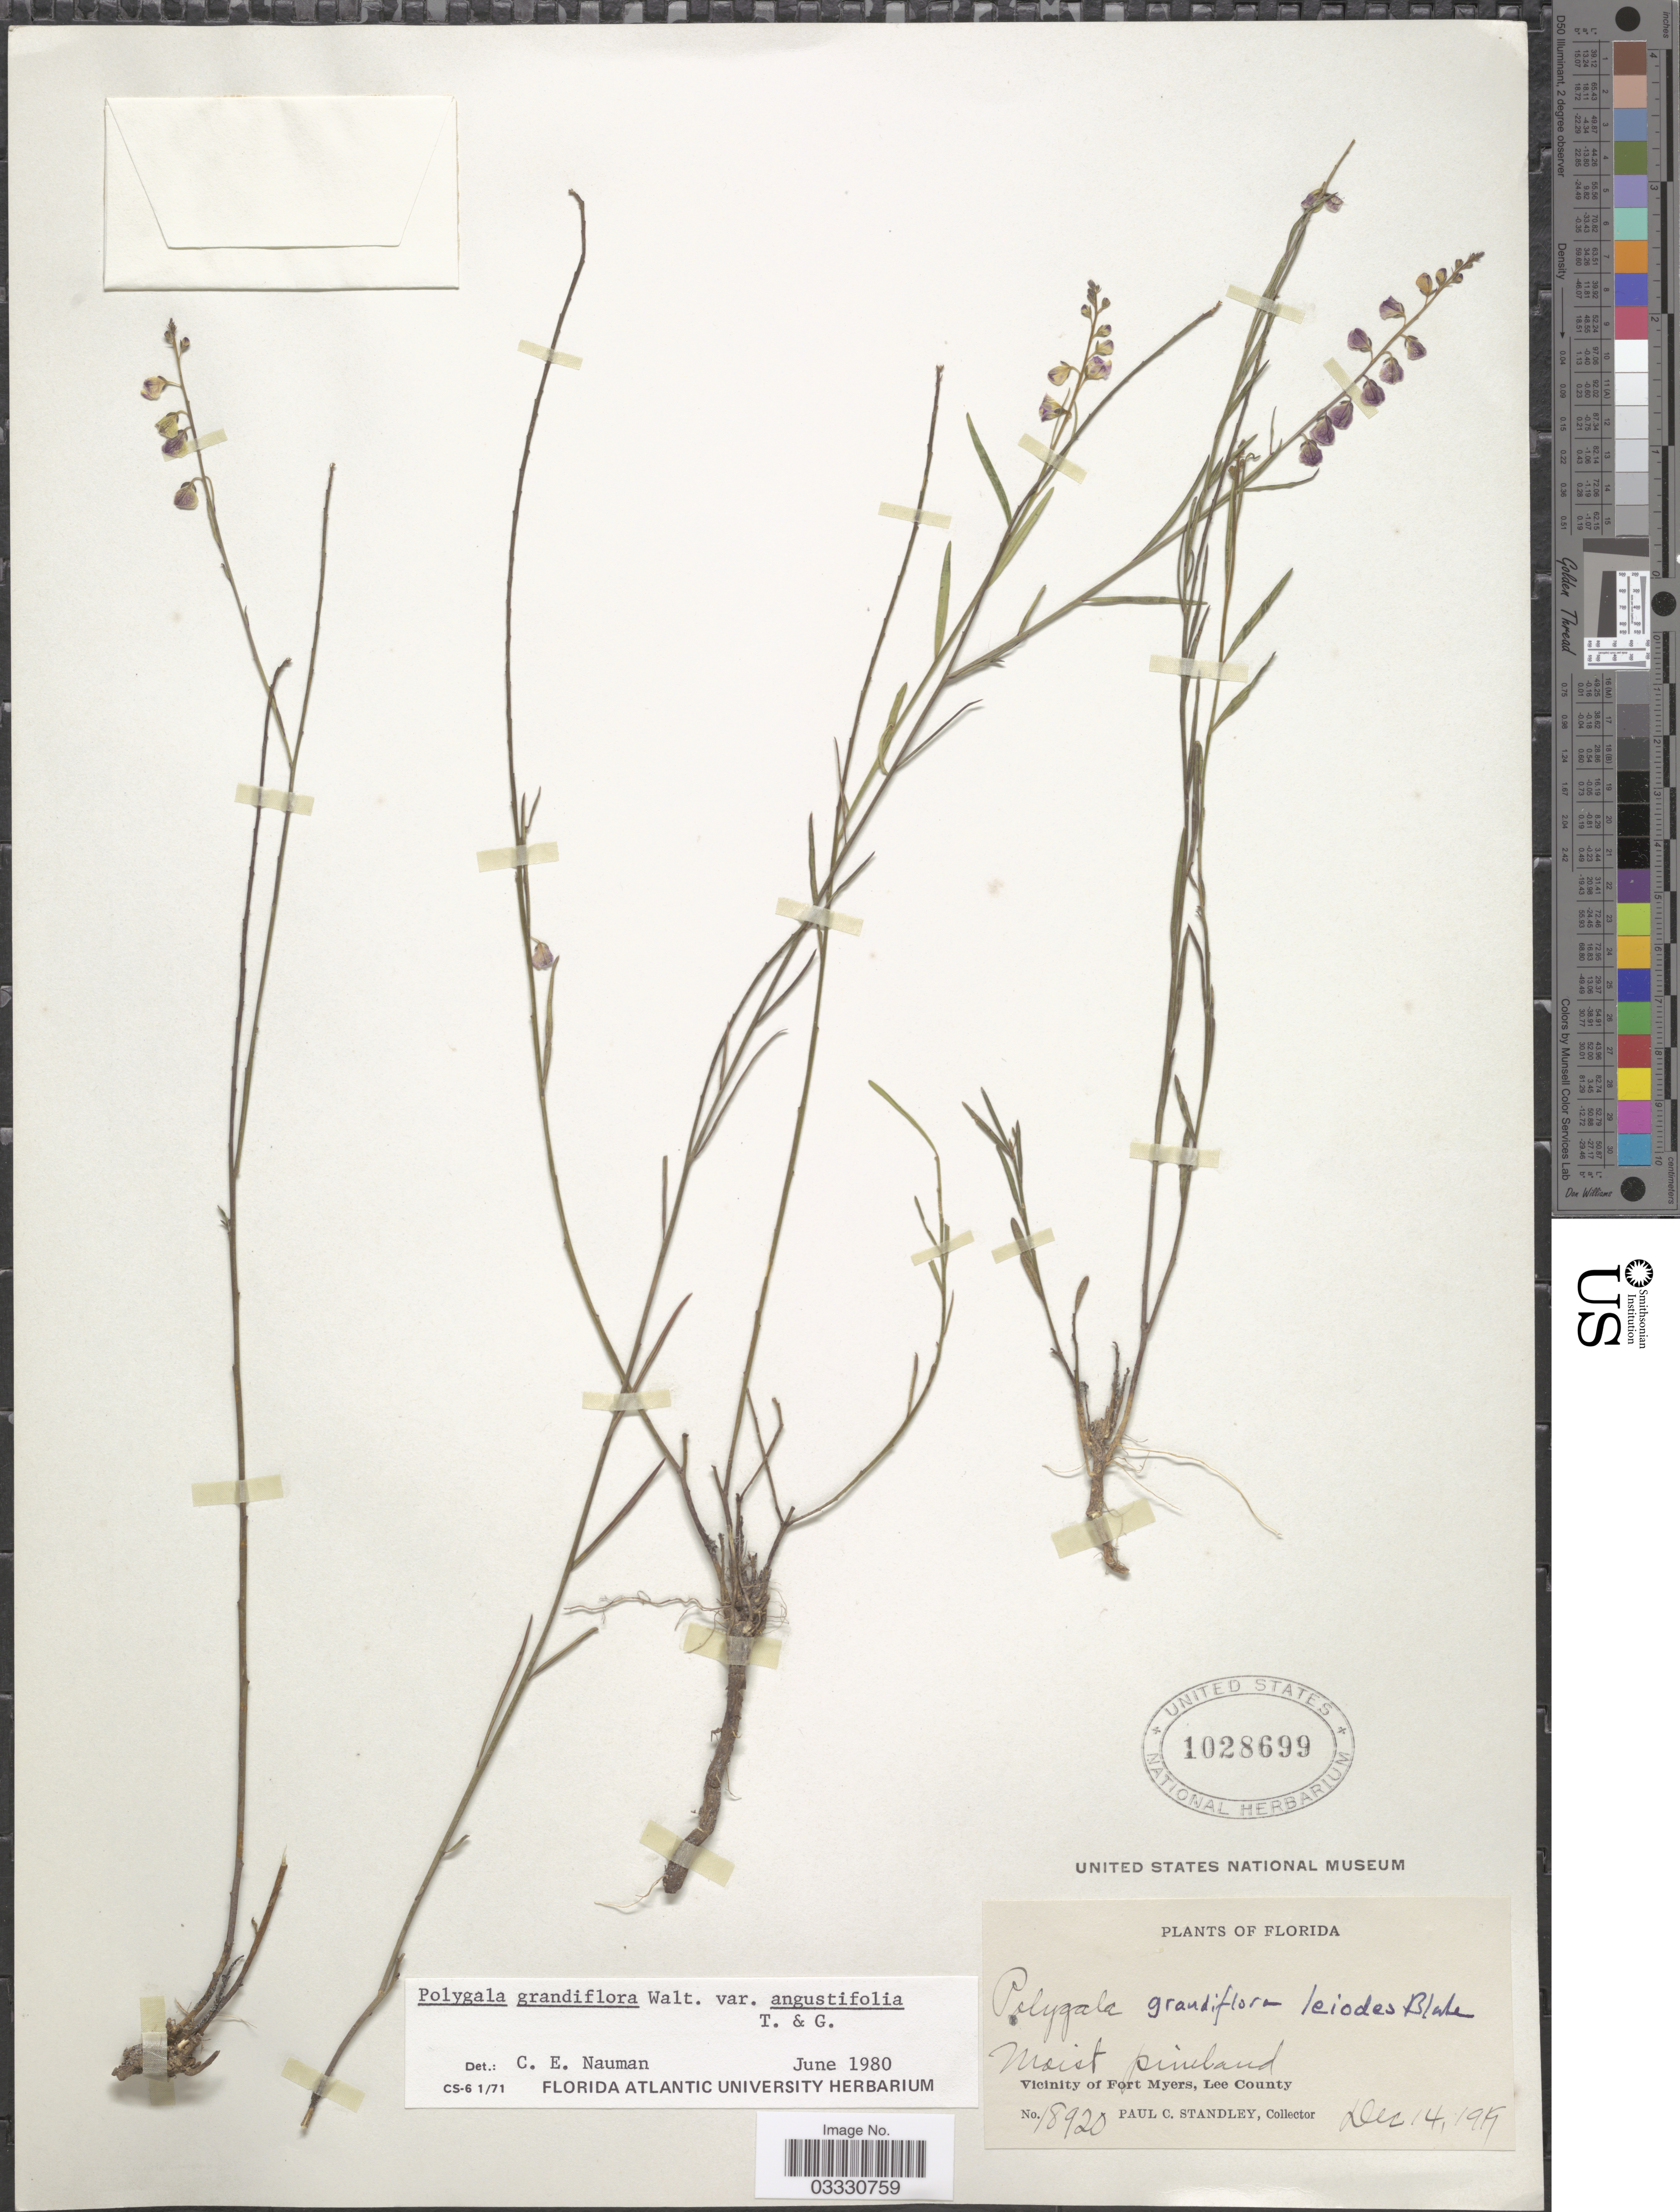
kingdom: Plantae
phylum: Tracheophyta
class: Magnoliopsida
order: Fabales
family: Polygalaceae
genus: Asemeia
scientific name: Asemeia grandiflora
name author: (Walter) Small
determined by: Strong, Mark T., (BOT), Smithsonian Institution - National Museum of Natural History (UNITED STATES)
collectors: P. C. Standley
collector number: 18920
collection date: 1919-12-14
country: United States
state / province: Florida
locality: Vicinity of Fort Myers, Lee County.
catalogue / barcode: US 1028699